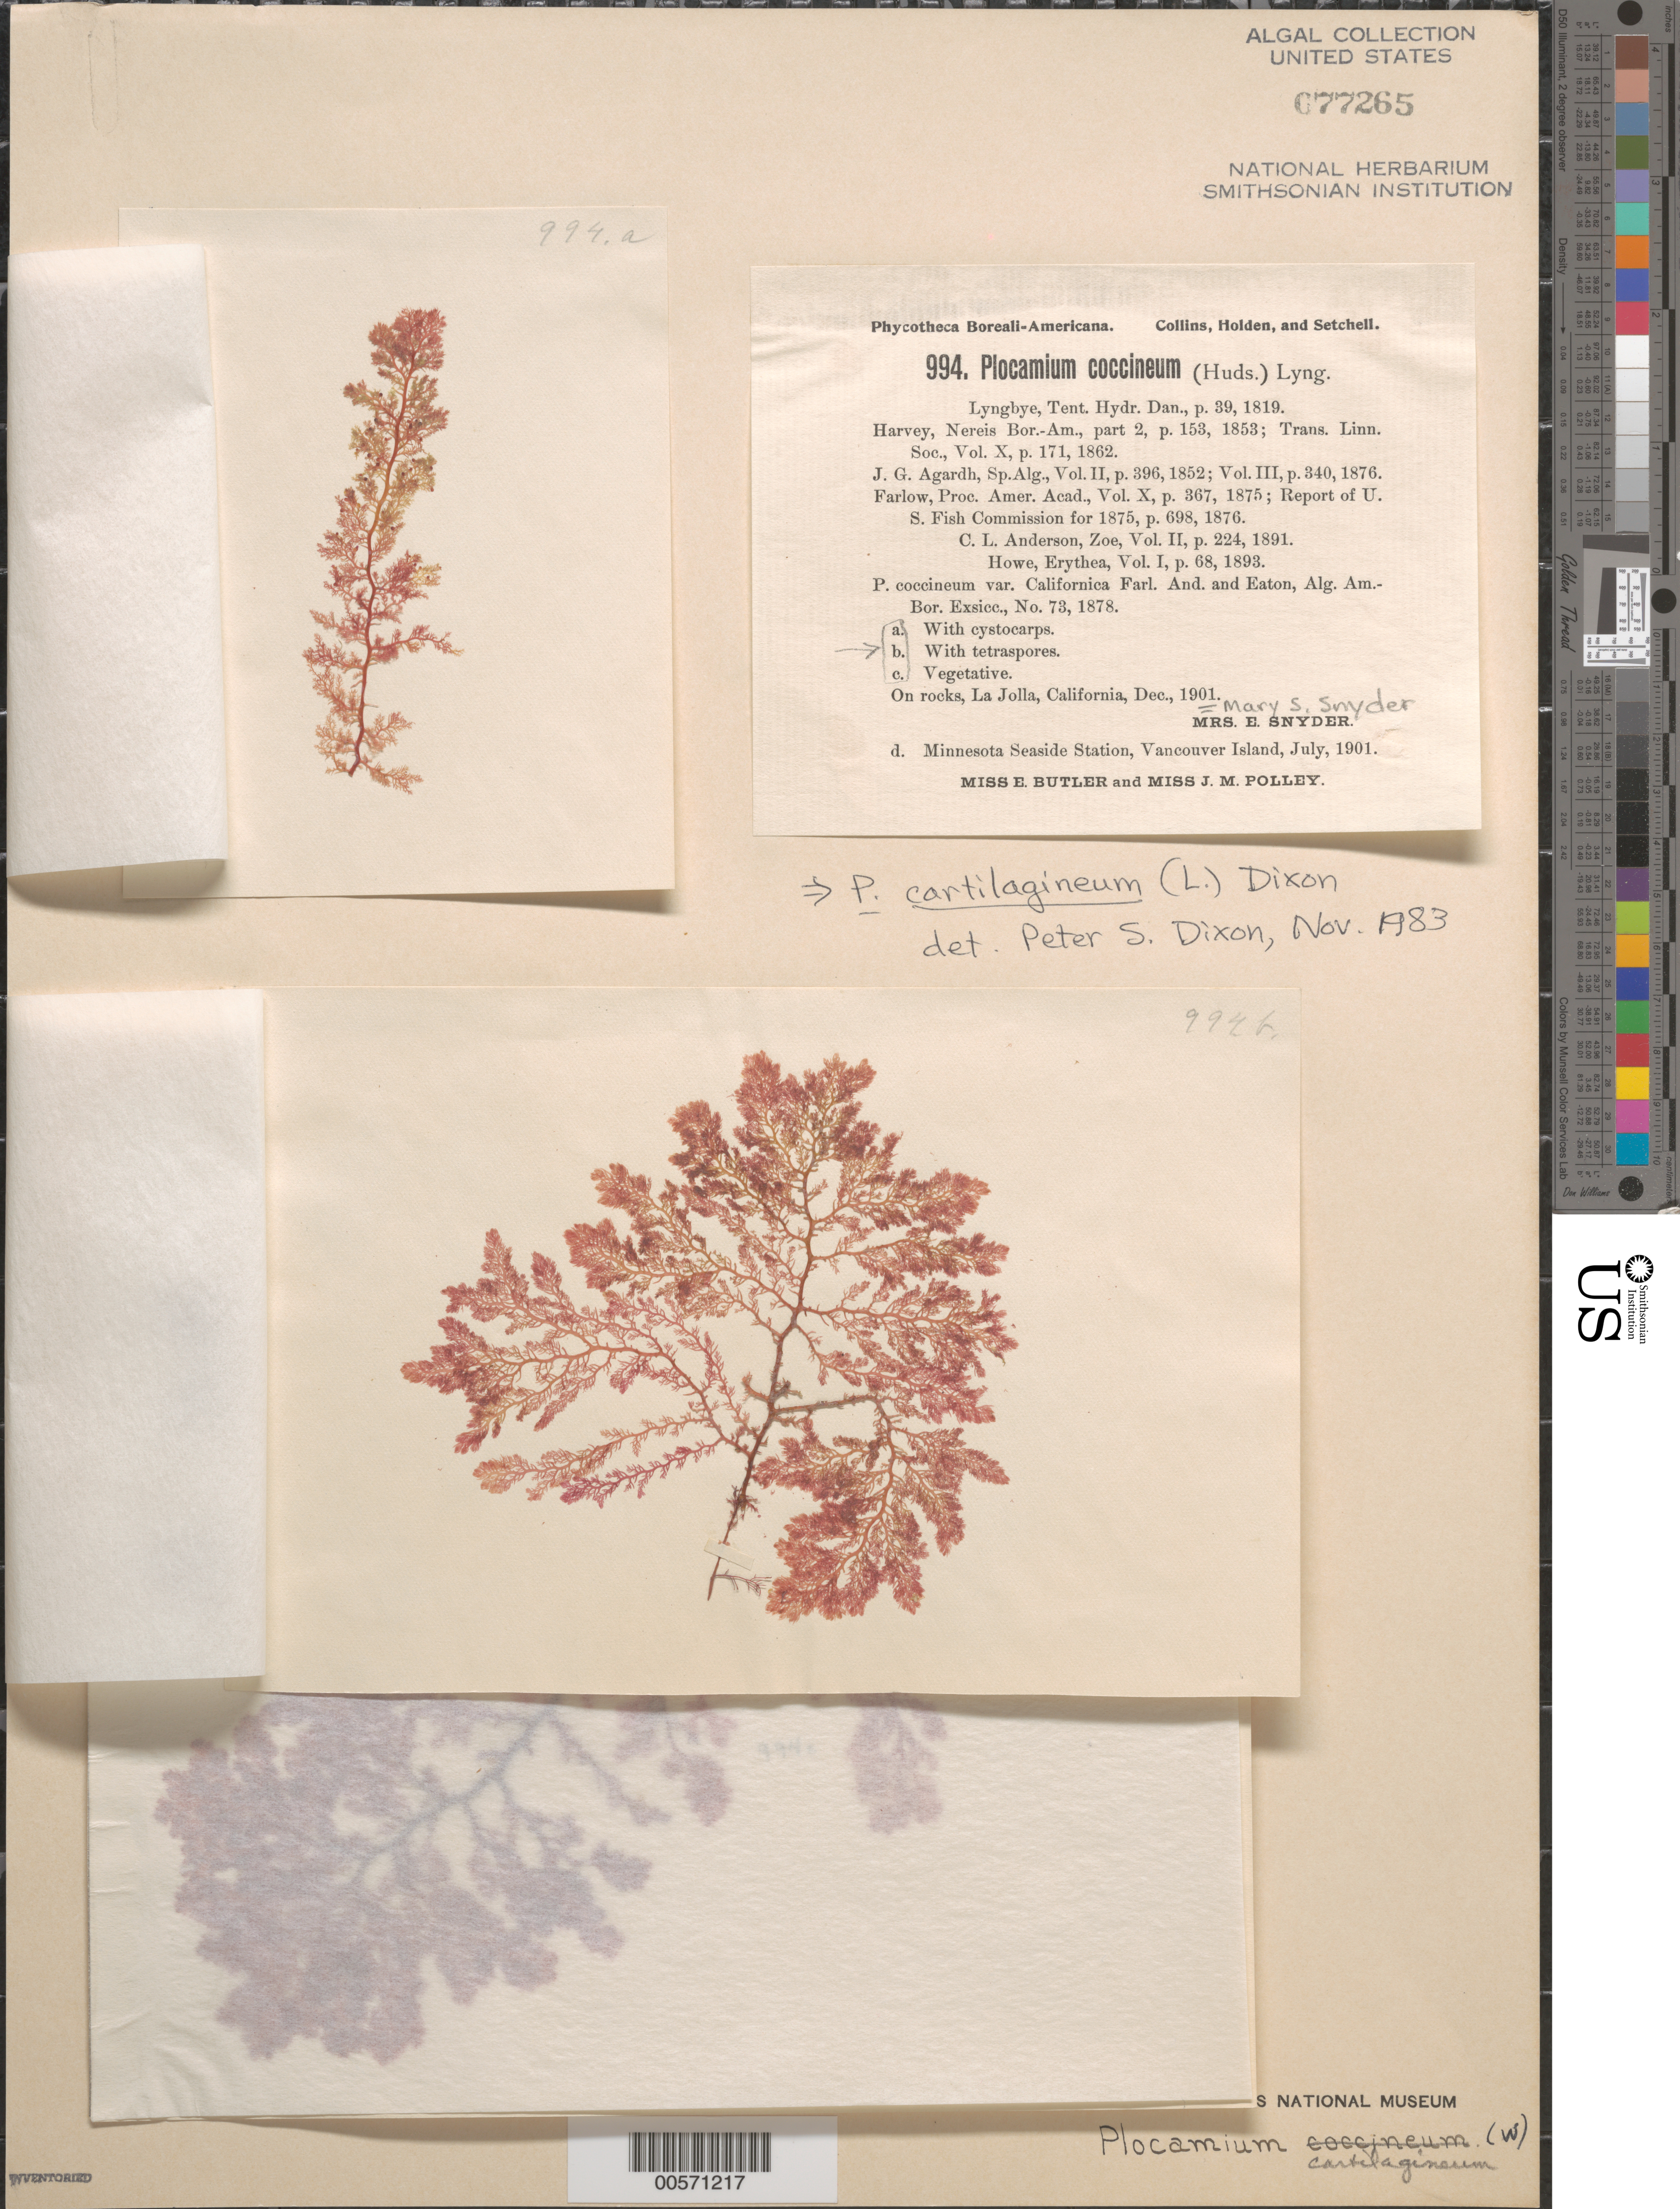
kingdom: Plantae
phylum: Rhodophyta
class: Florideophyceae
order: Plocamiales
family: Plocamiaceae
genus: Plocamium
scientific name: Plocamium cartilagineum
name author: (L.) P.S. Dixon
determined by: Dixon, P. S.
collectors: M. Snyder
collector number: PB-A 994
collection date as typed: Dec 1901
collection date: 1901-12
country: United States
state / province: California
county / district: San Diego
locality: La Jolla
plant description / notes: Collins, Holden & Setchell, Phycotheca Boreali-Americana, as Plocamium coccineum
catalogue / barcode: US 77265